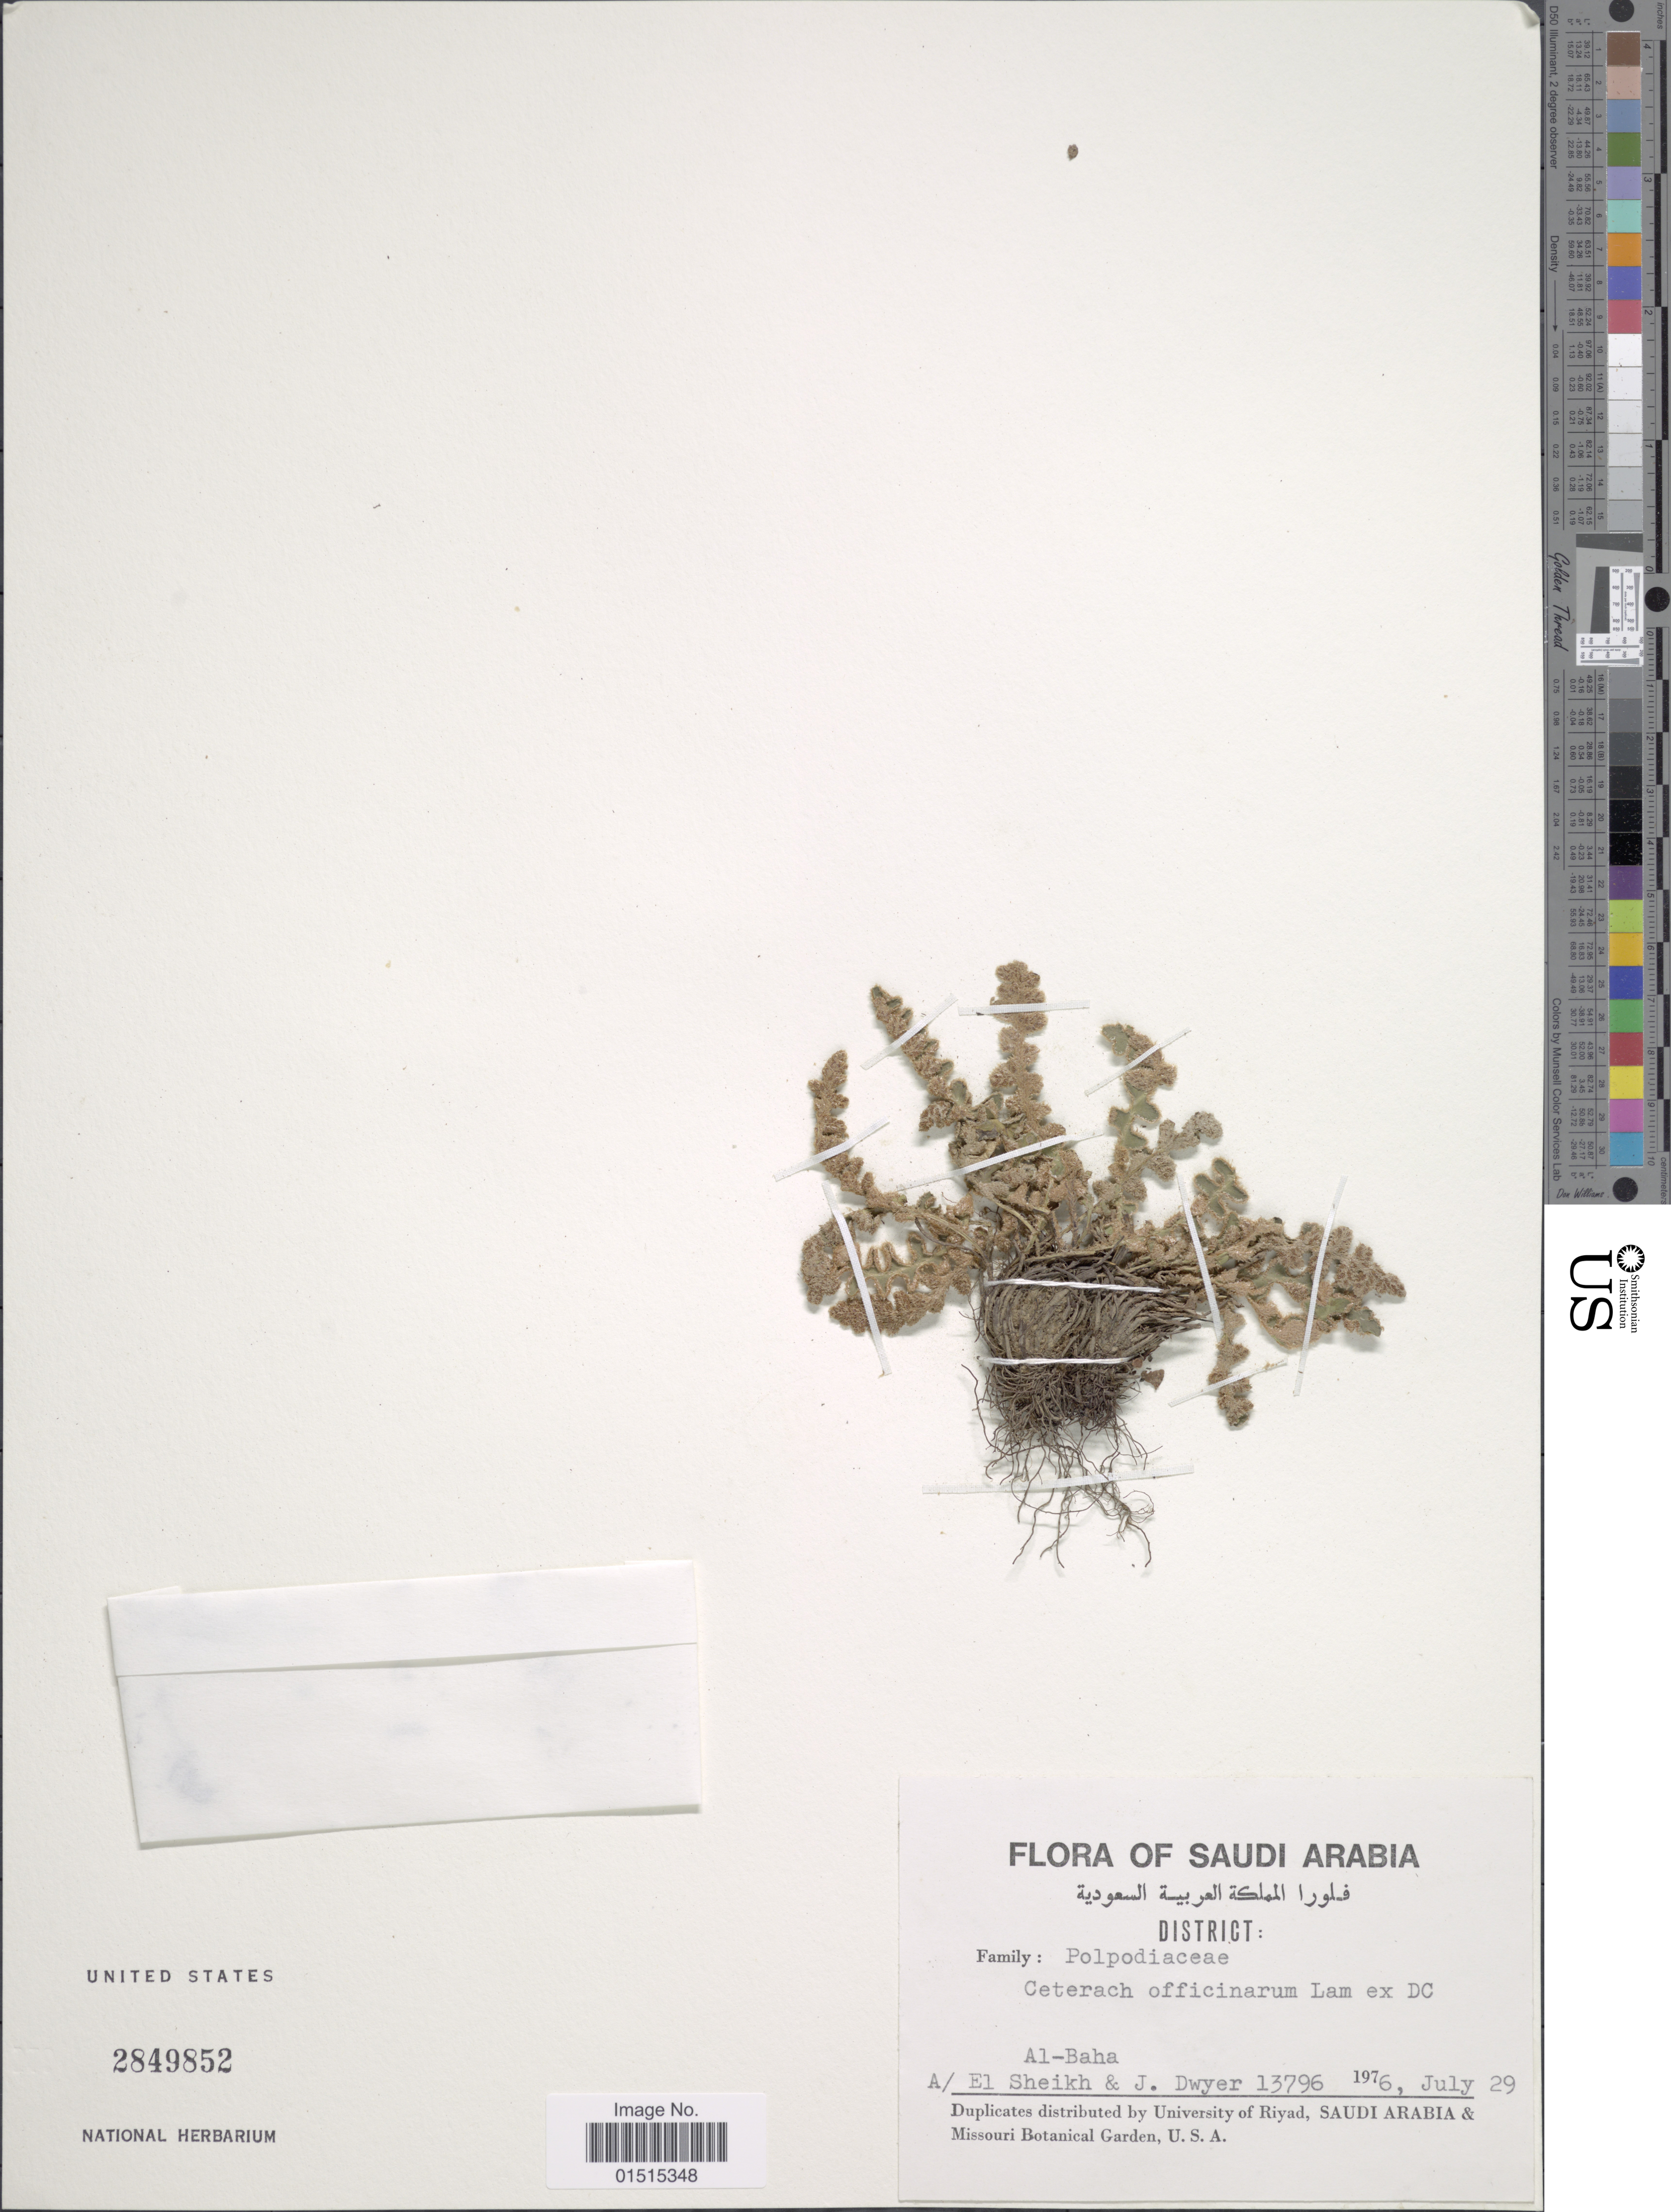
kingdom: Plantae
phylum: Tracheophyta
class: Polypodiopsida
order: Polypodiales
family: Aspleniaceae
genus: Asplenium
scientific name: Asplenium officinarum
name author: DC.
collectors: E. Sheikh & J. Dwyer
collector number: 13796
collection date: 1976-07-29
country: Saudi Arabia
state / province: Al Bahah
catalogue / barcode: US 2849852